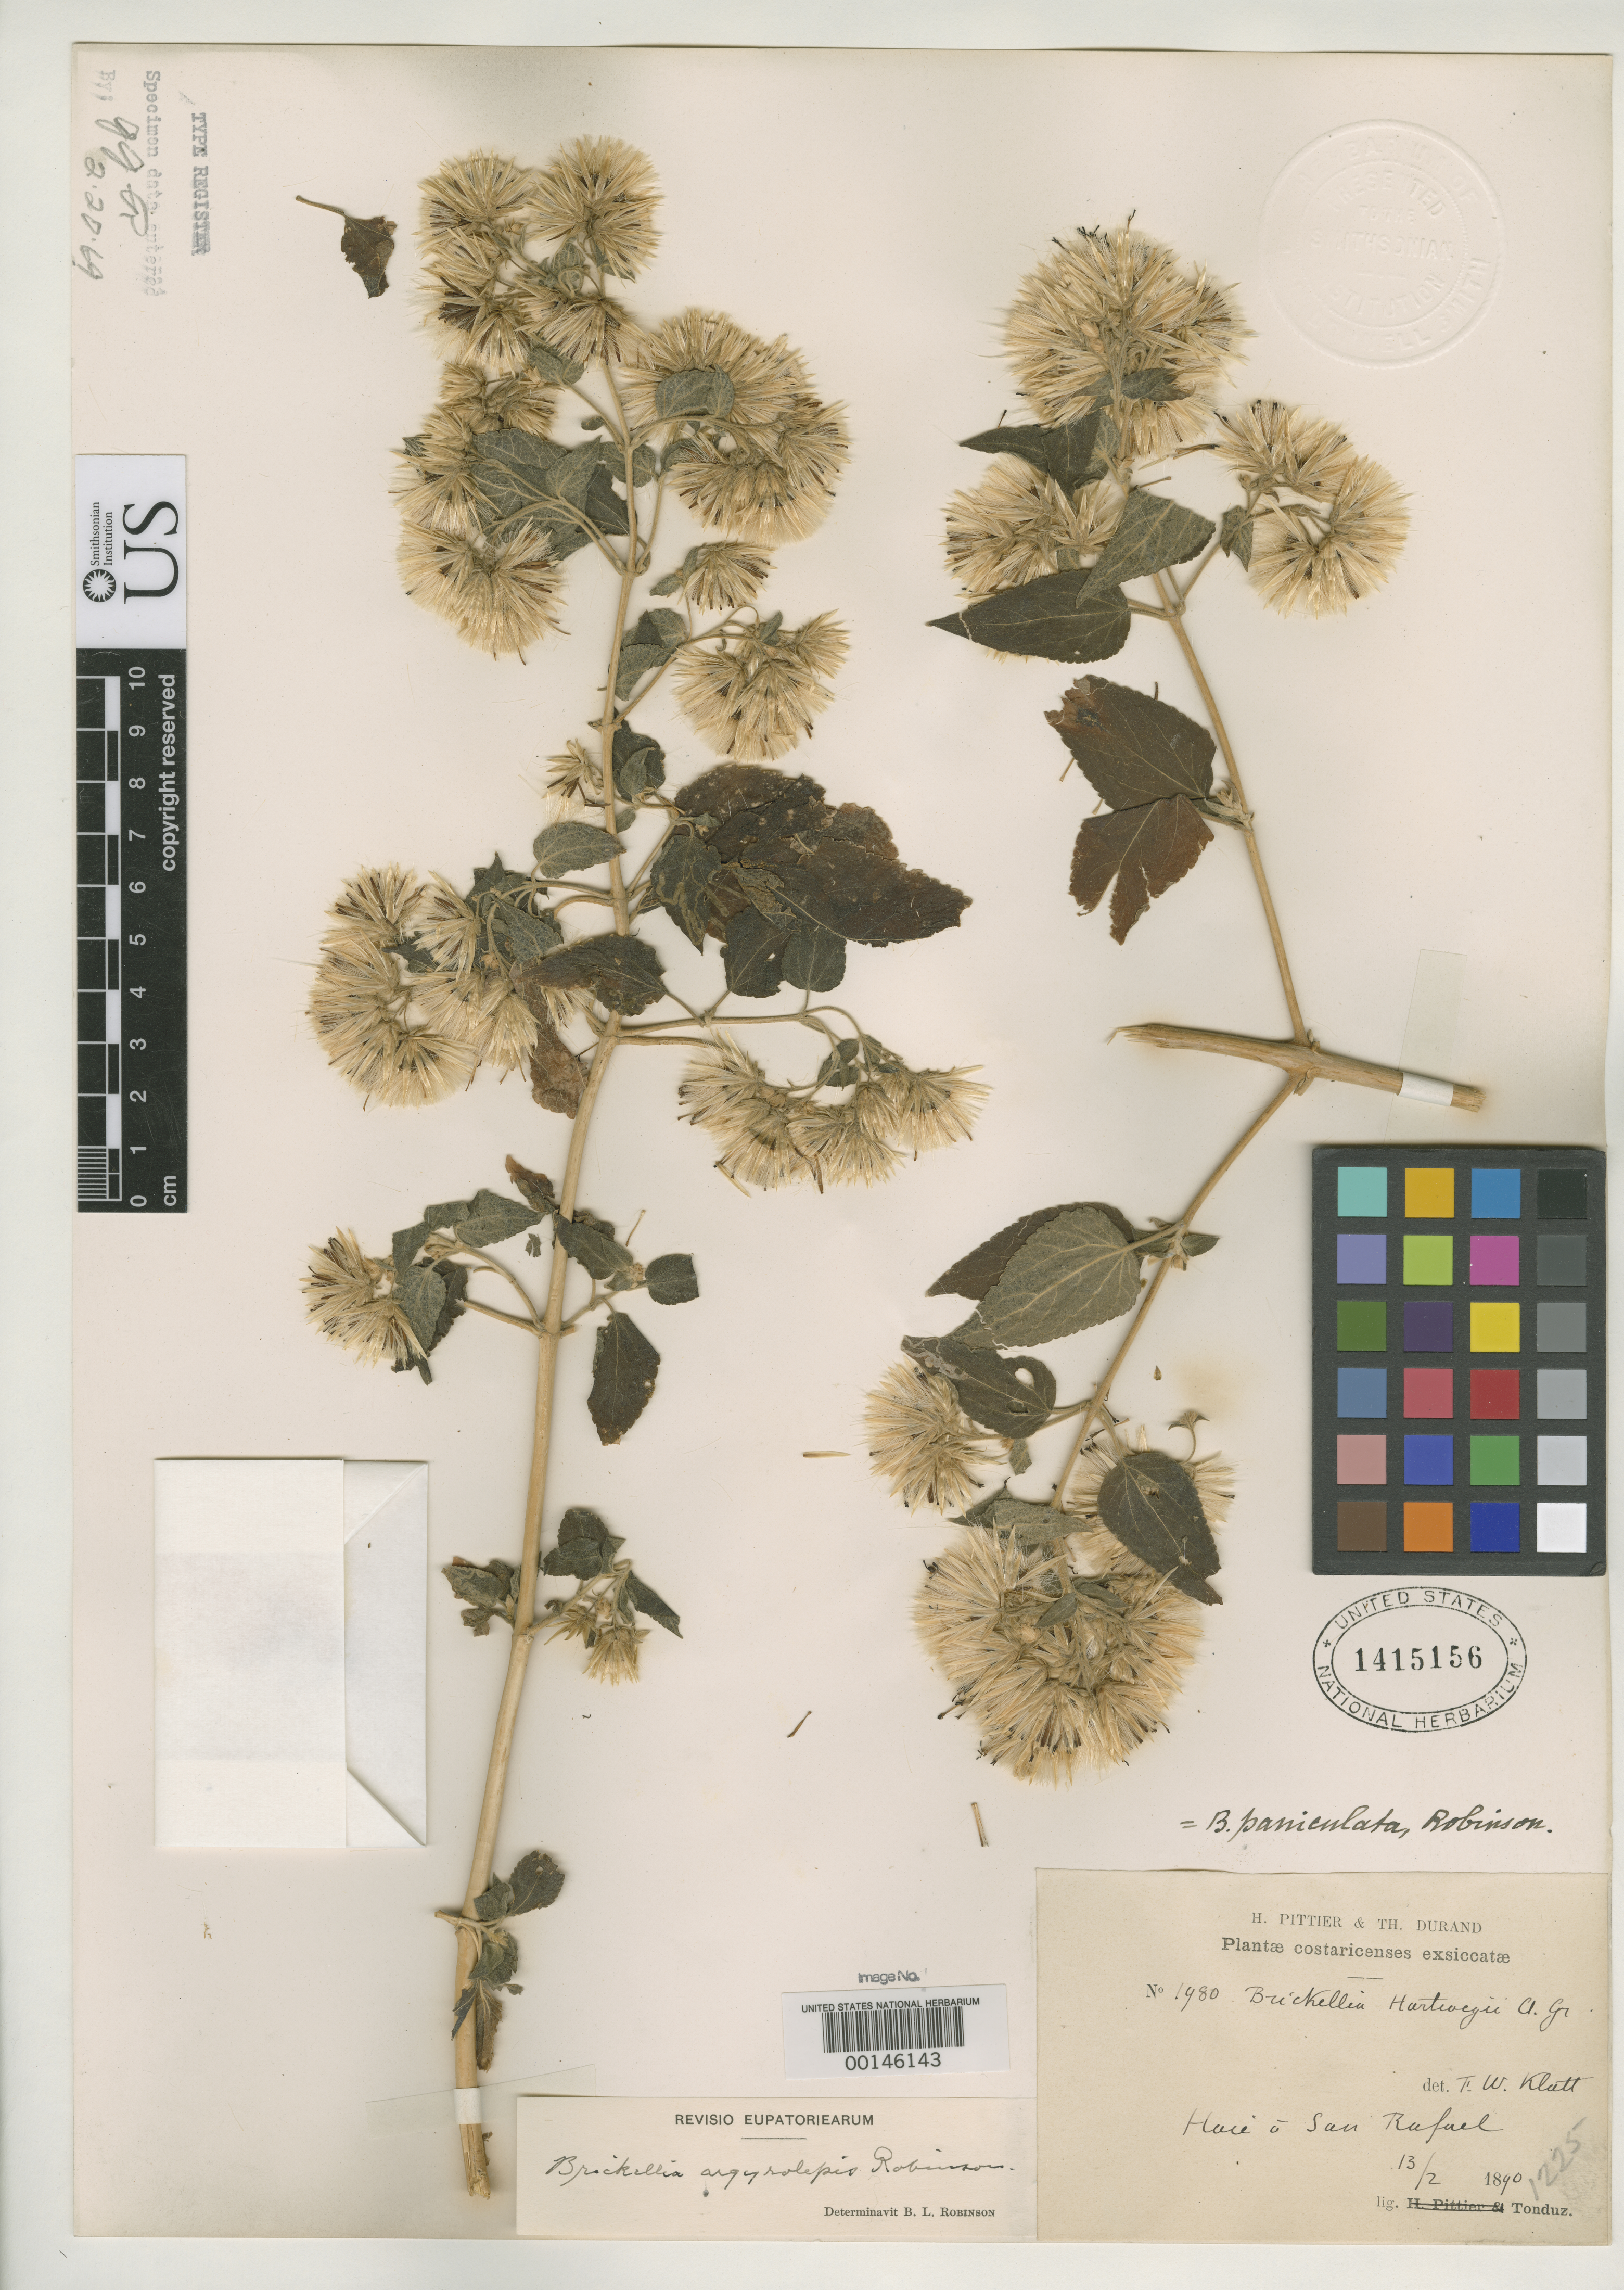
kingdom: Plantae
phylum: Tracheophyta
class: Magnoliopsida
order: Asterales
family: Asteraceae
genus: Brickellia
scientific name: Brickellia argyrolepis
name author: B.L. Rob.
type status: Type Collection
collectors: A. Tonduz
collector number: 1980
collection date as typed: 13 Feb 1890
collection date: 1890-02-13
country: Costa Rica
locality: San Rafael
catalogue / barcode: US 1415156